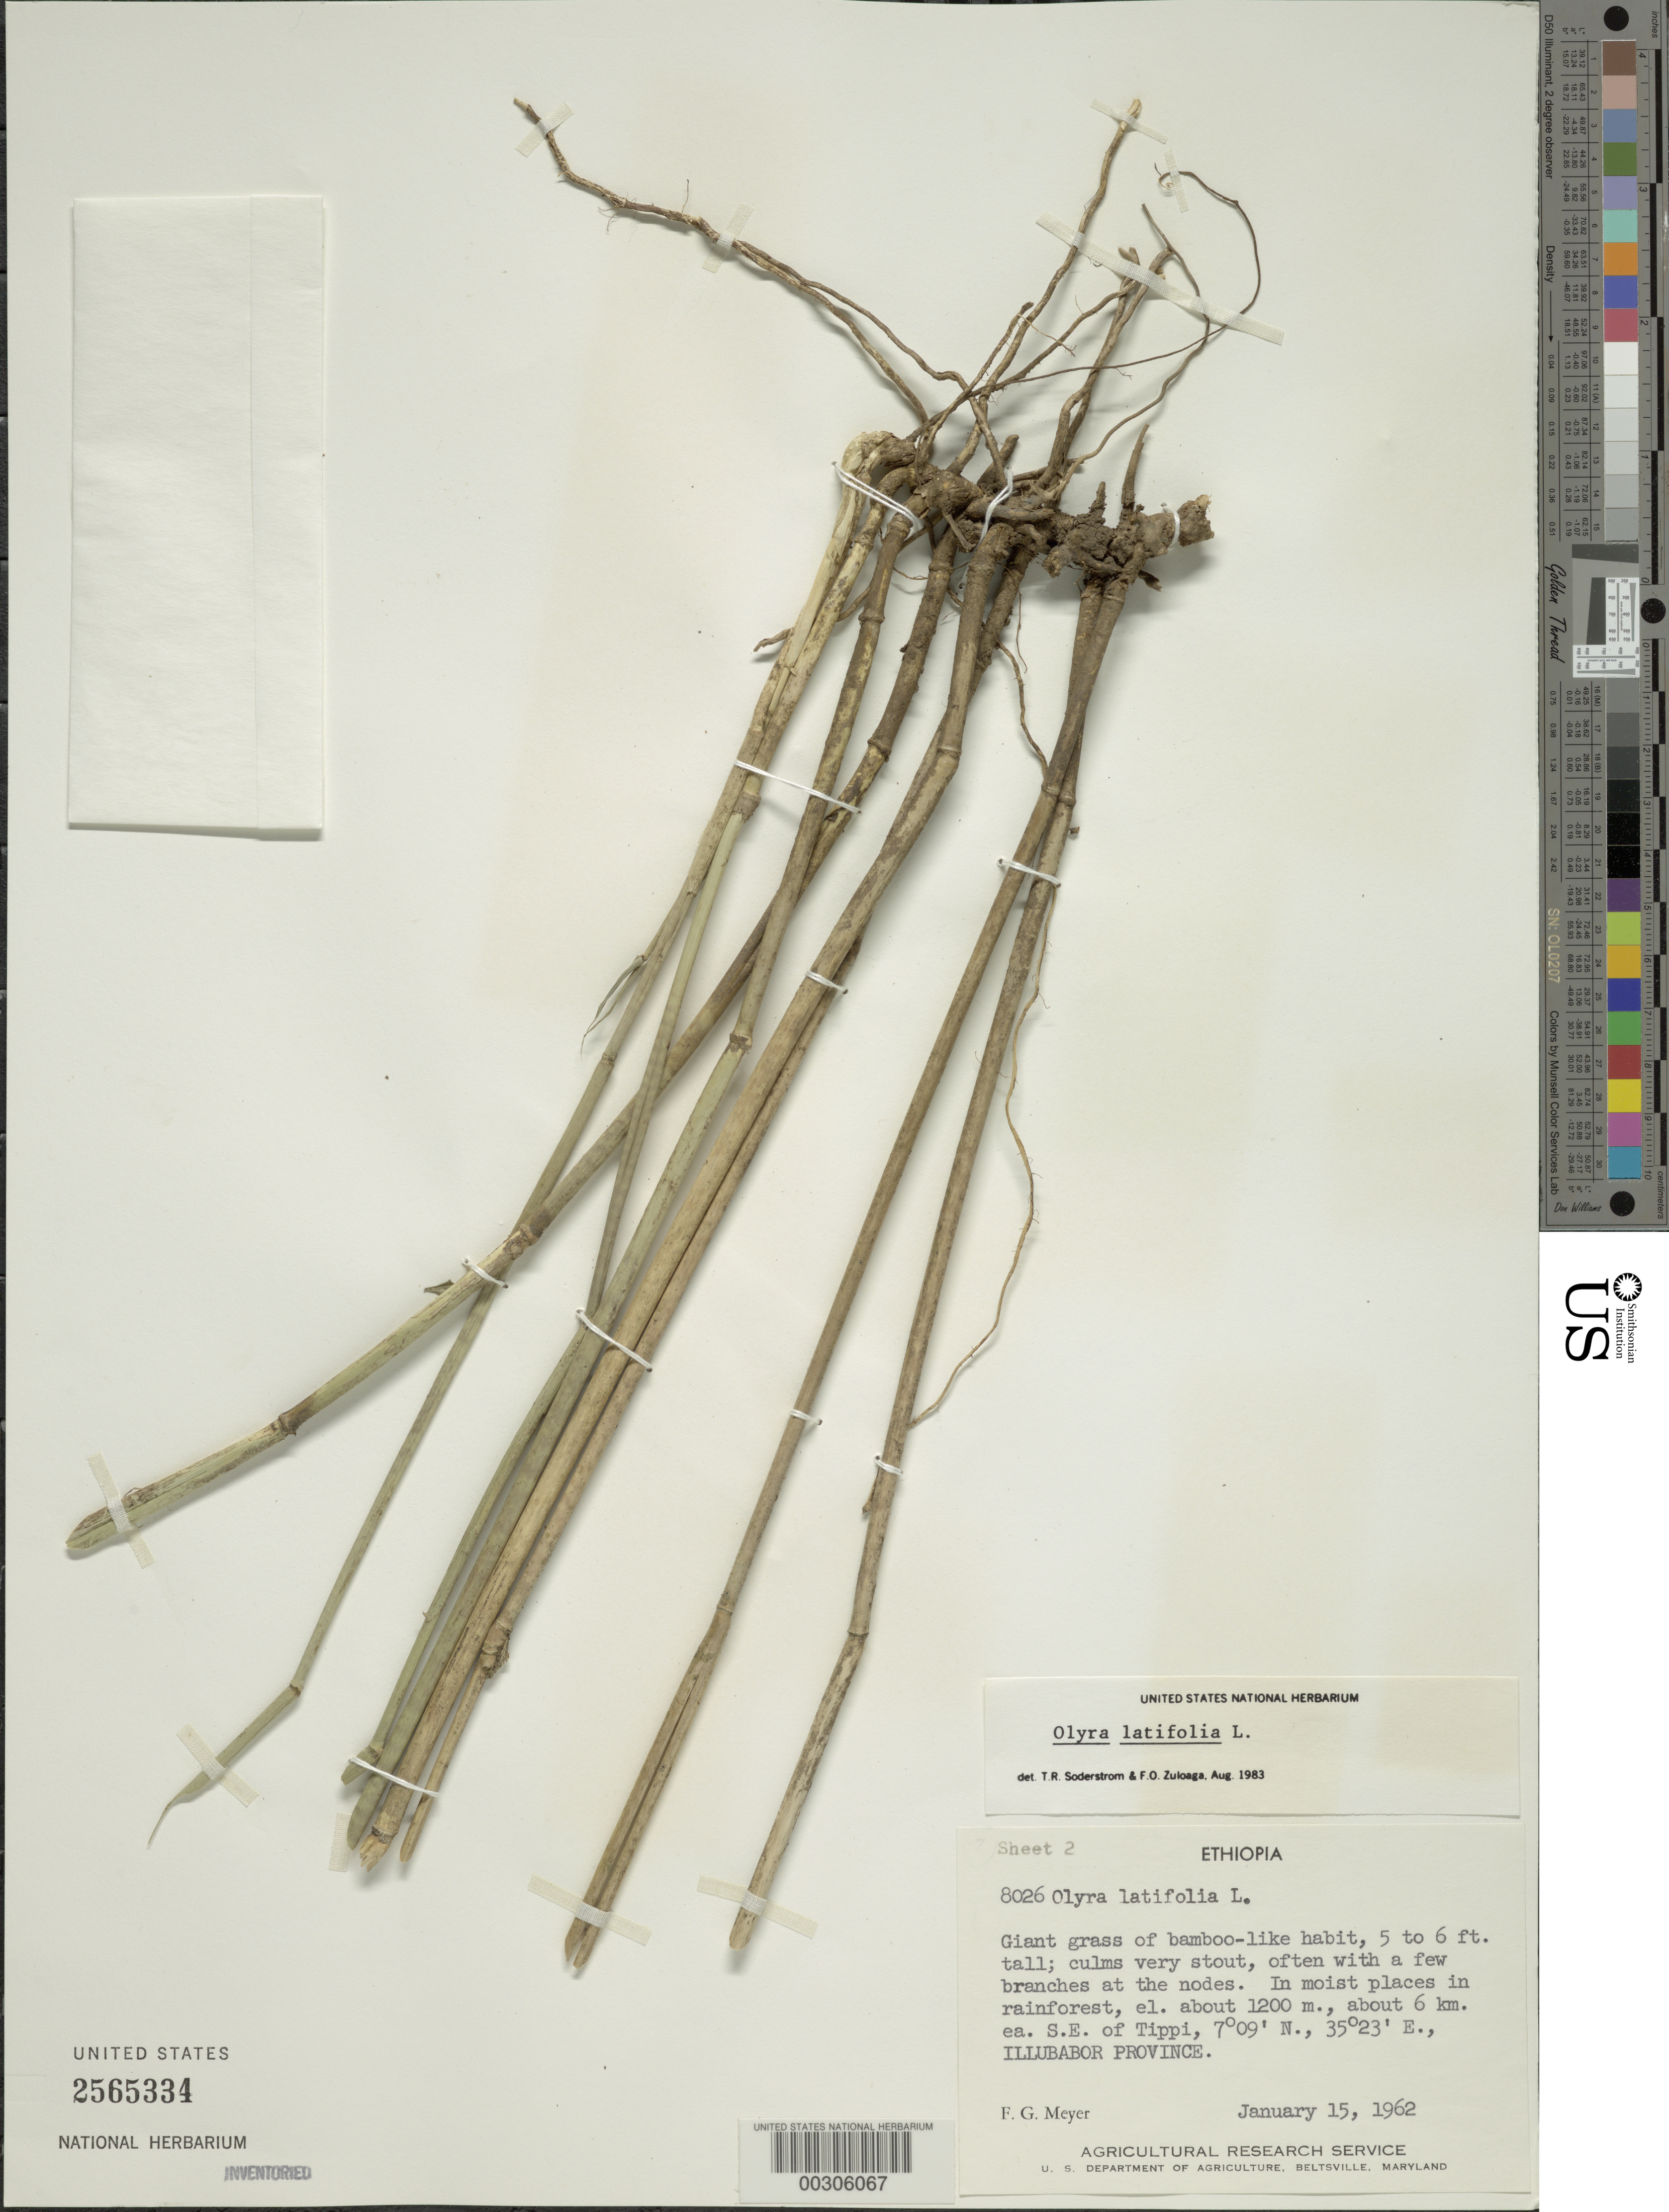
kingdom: Plantae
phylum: Tracheophyta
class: Liliopsida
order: Poales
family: Poaceae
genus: Olyra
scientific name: Olyra latifolia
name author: L.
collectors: F. G. Meyer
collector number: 8026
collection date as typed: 15 Jan 1962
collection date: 1962-01-15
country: Ethiopia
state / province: Oromiya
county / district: Illubabor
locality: Tippi, lat. 07 09'n: long. 35 23'e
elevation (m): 1200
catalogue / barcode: US 2565334